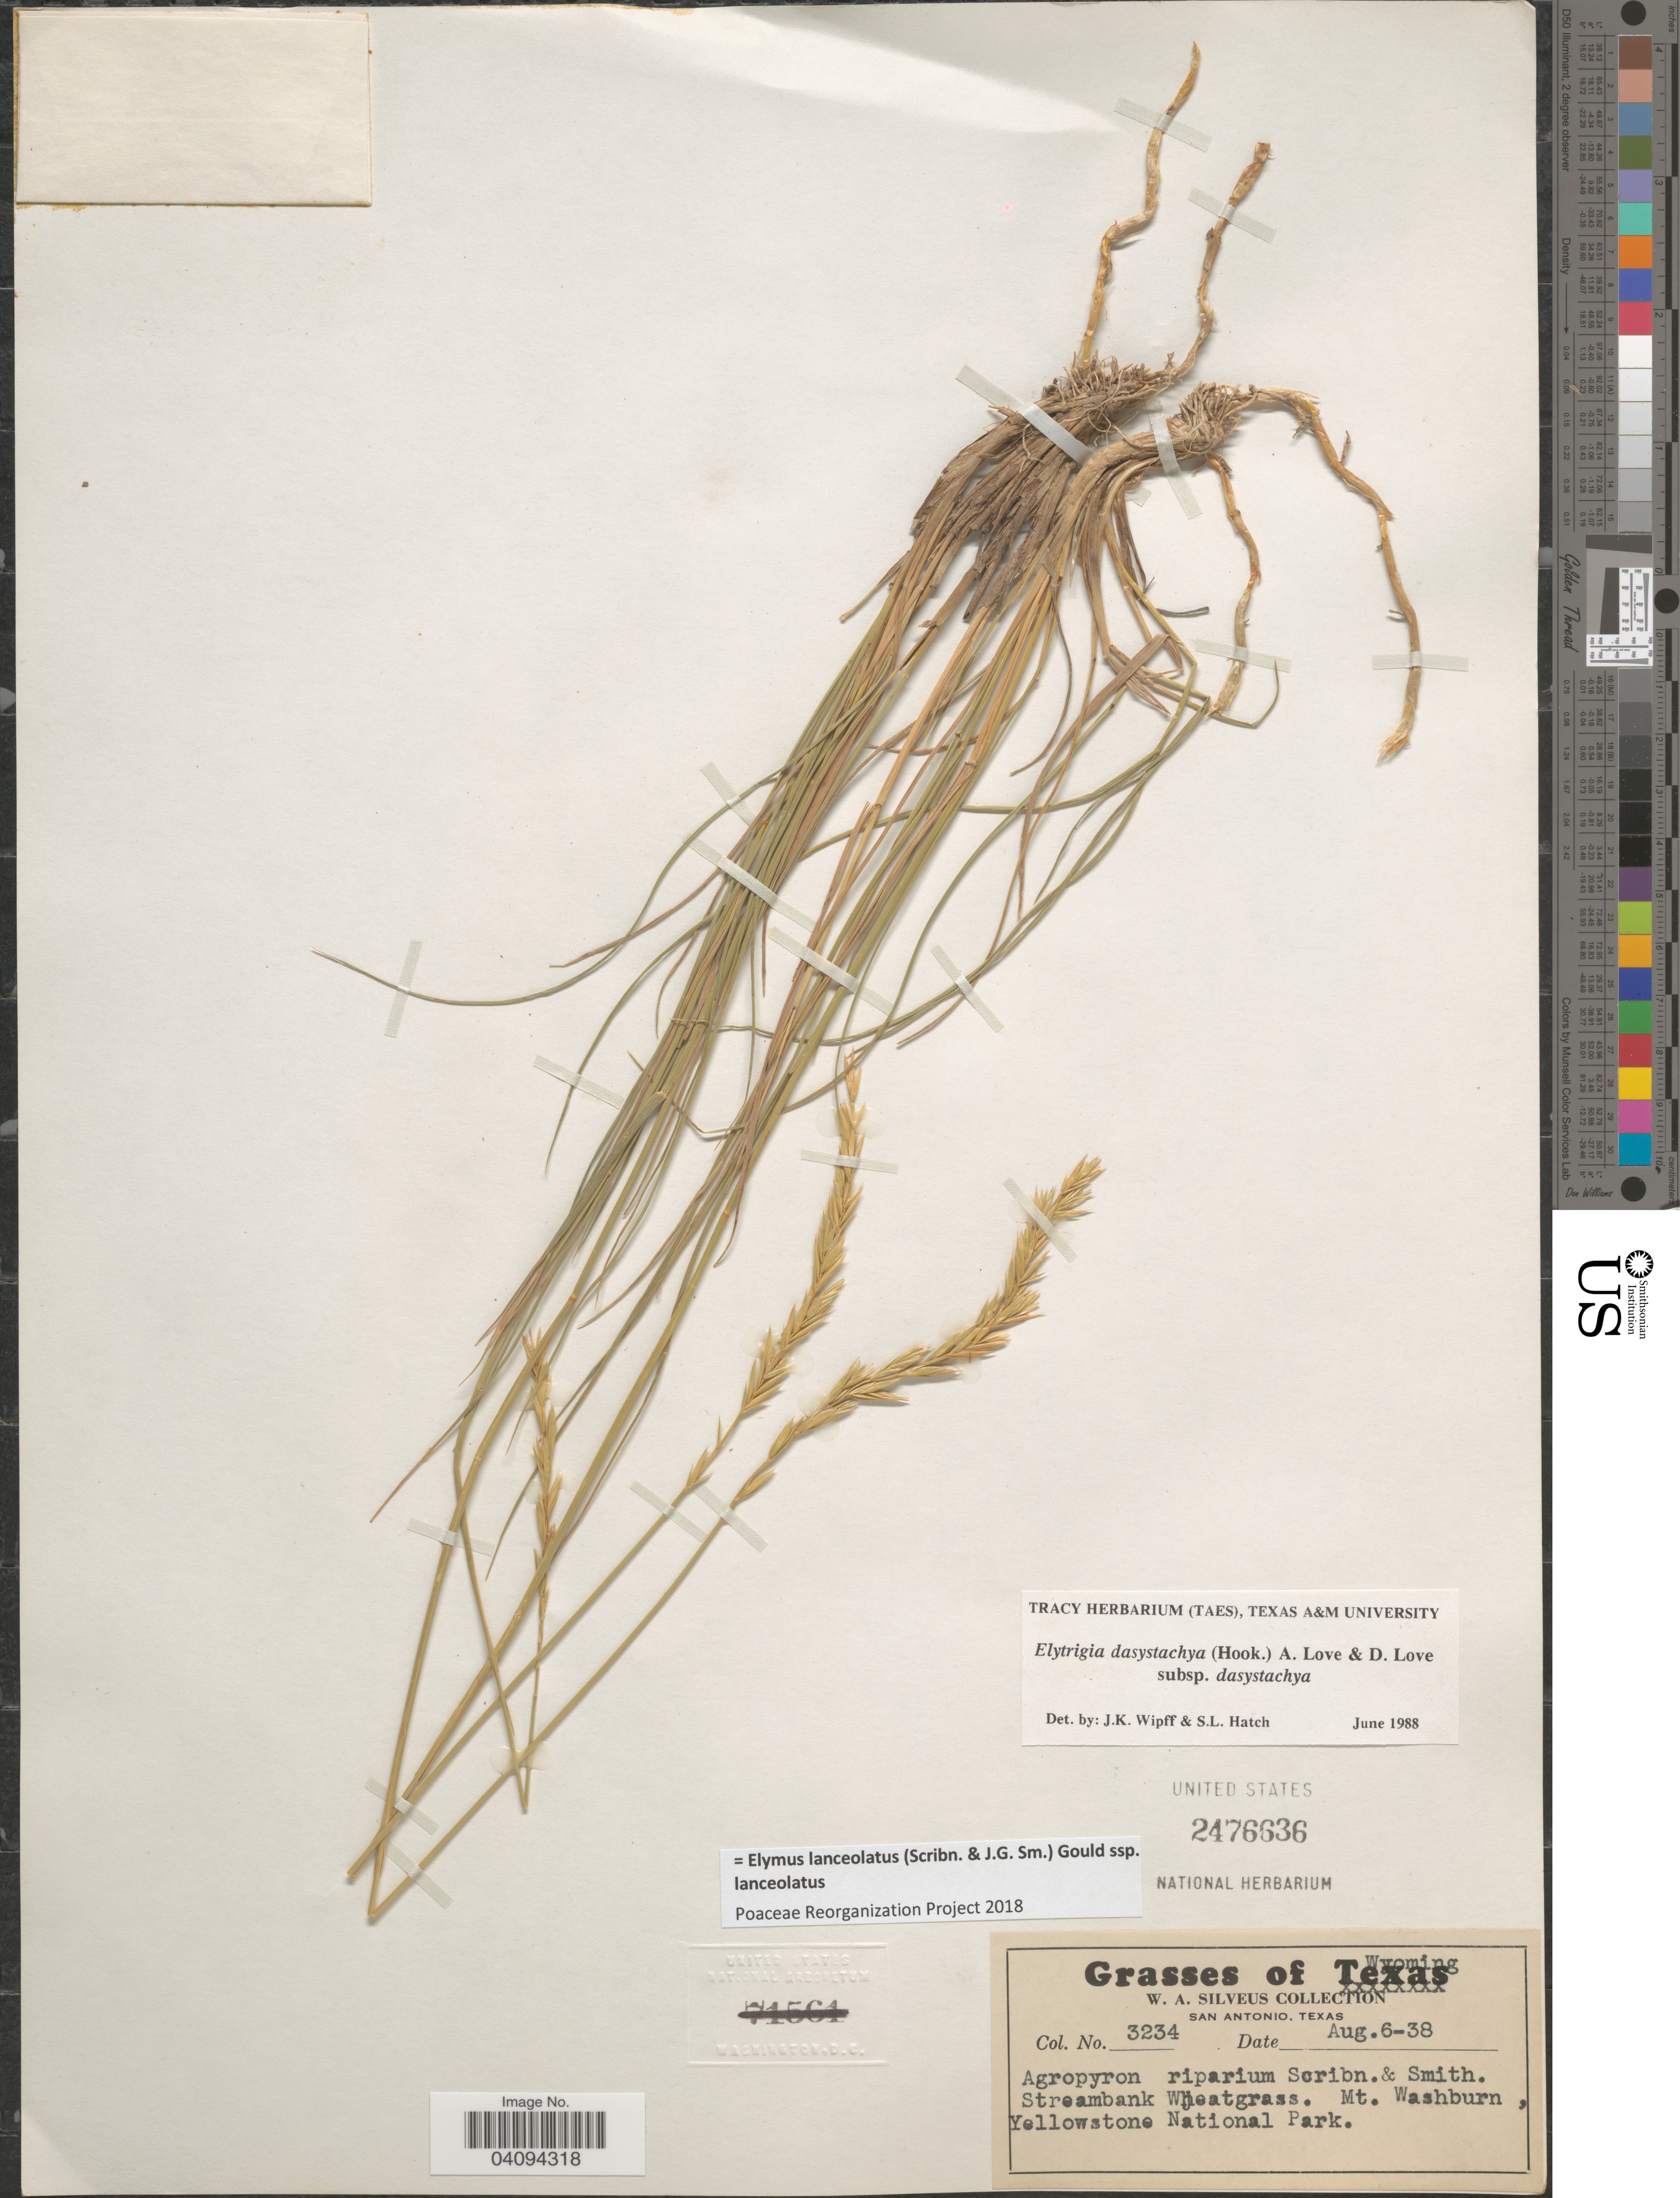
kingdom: Plantae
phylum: Tracheophyta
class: Liliopsida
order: Poales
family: Poaceae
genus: Elymus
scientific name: Elymus lanceolatus subsp. lanceolatus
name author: (Scribn. & J.G. Sm.) Gould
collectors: W. Silveus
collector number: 3234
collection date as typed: Transcribed d/m/y: 6/8/38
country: United States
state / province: Wyoming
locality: Streambank Wheatgrass. Mt. Washburn, Yellowstone National Park.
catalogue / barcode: US 2476636